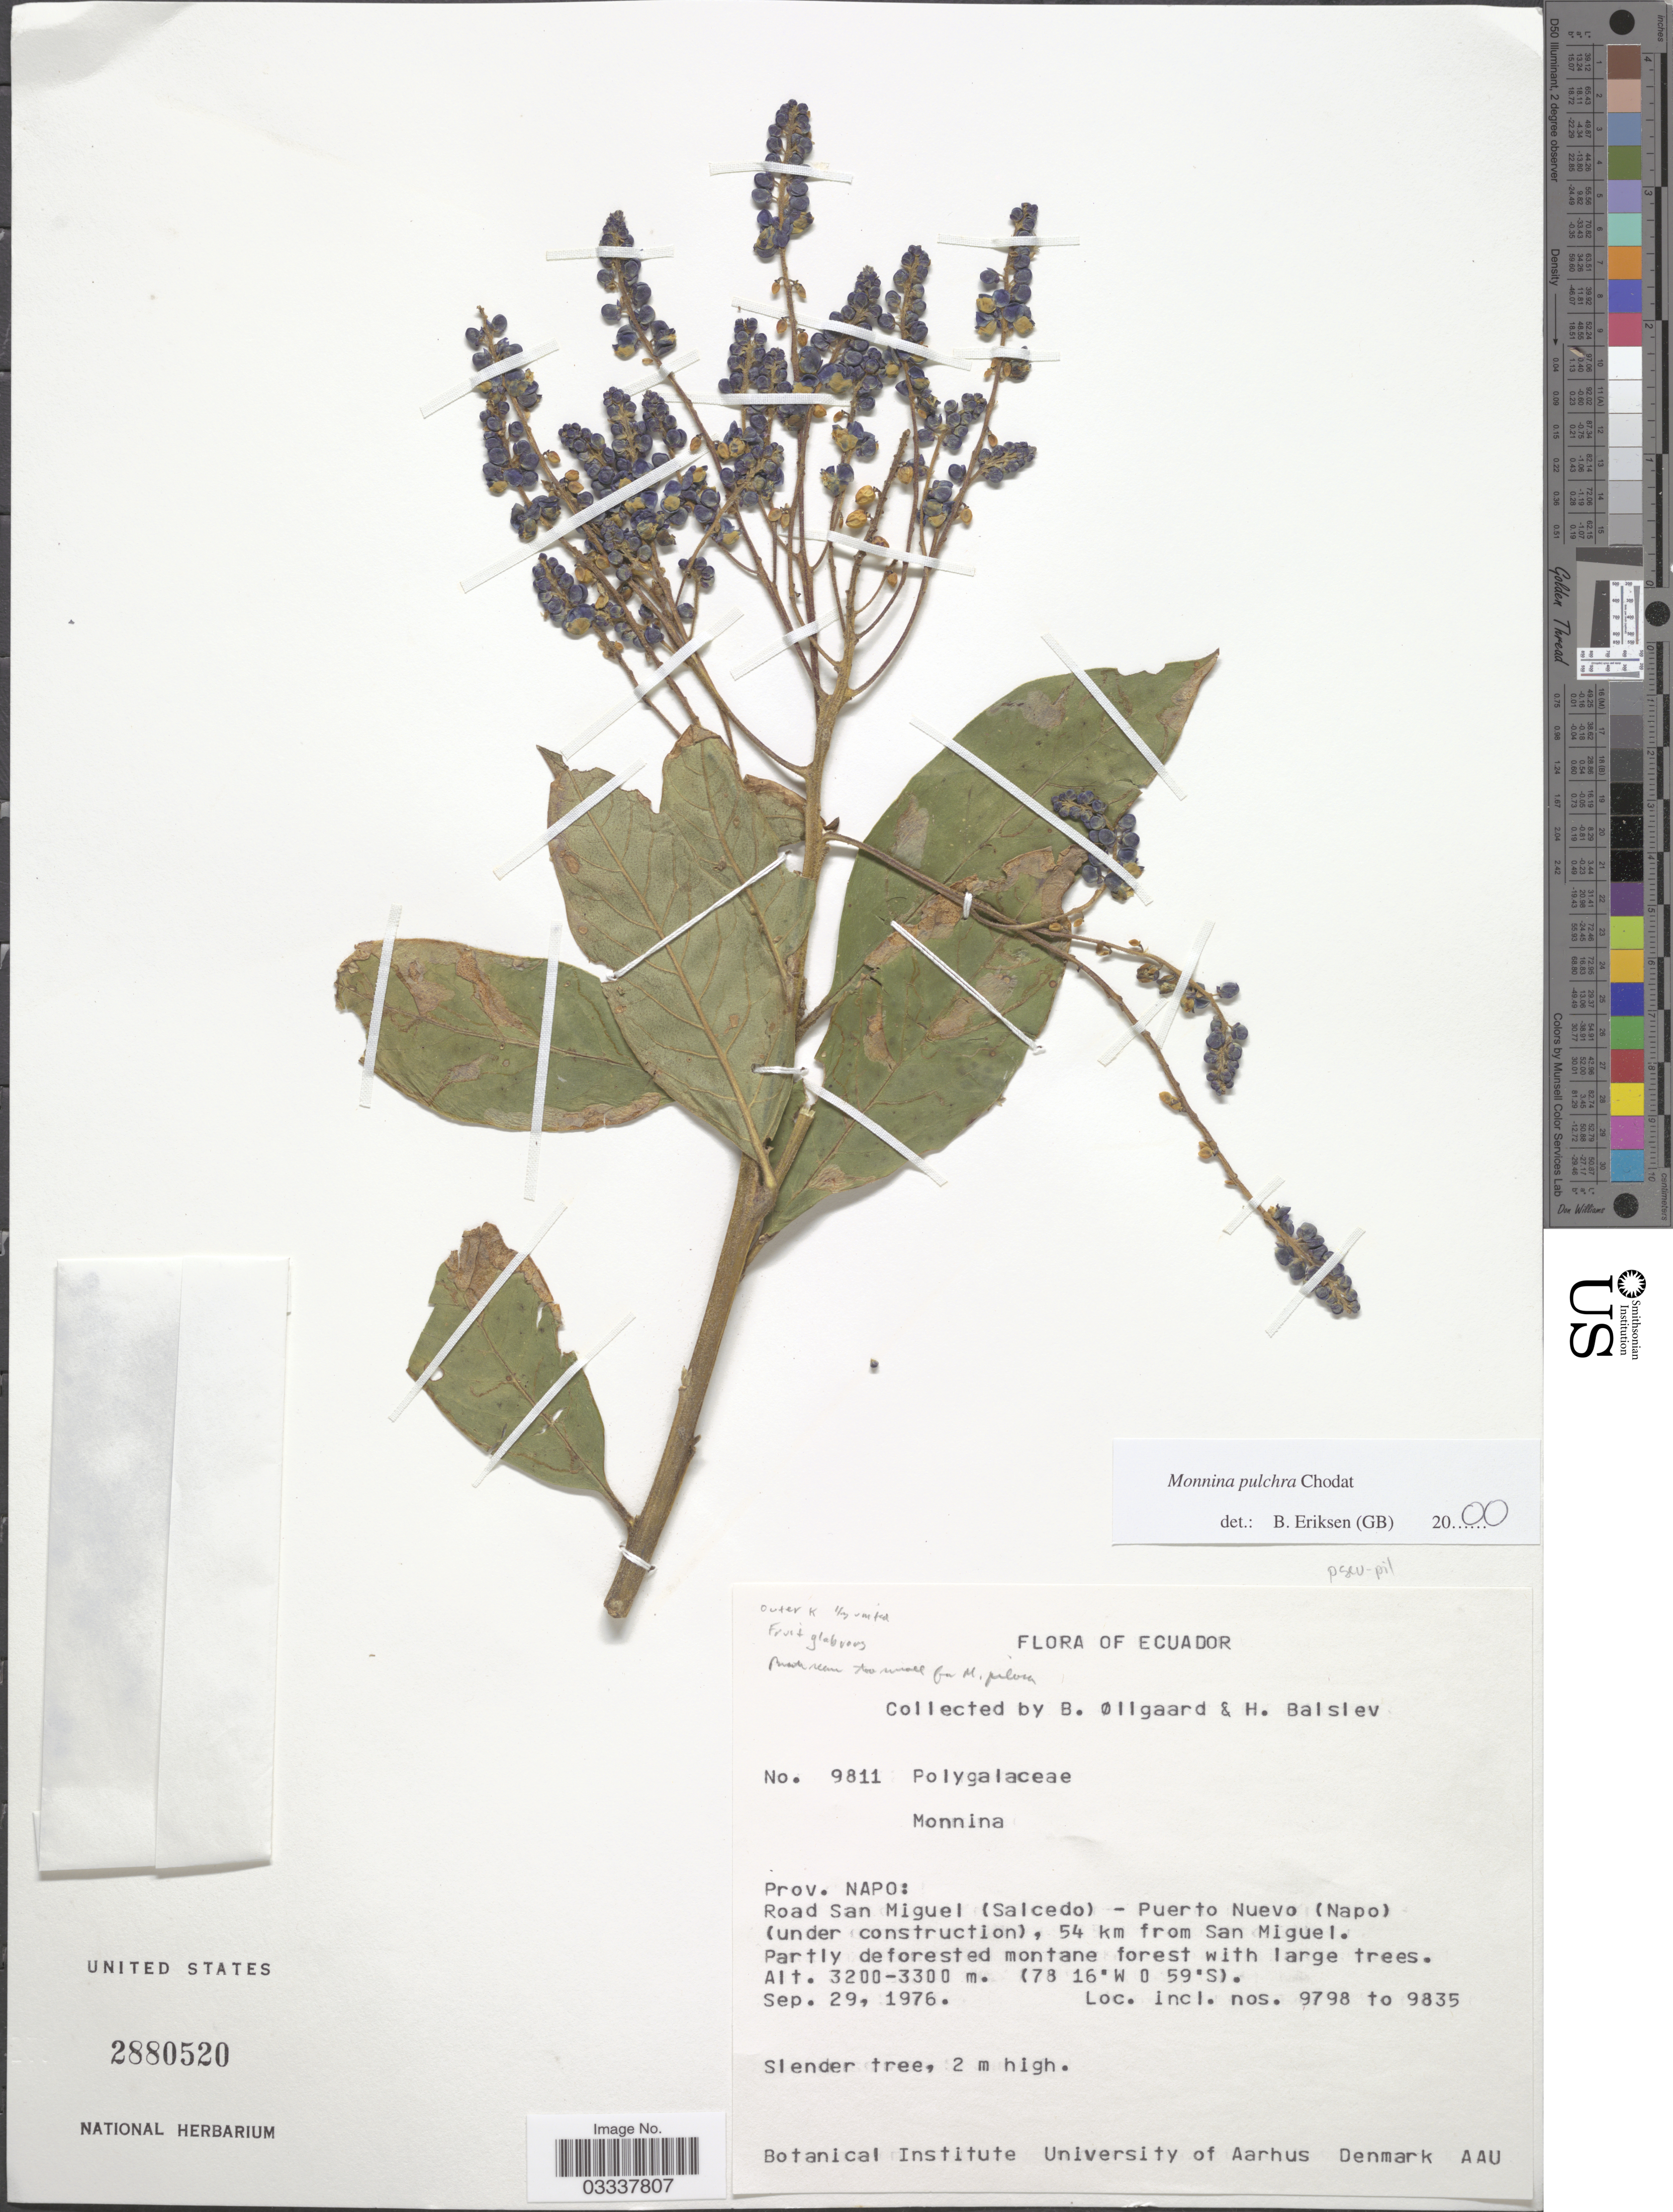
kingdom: Plantae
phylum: Tracheophyta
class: Magnoliopsida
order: Fabales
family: Polygalaceae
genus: Monnina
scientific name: Monnina pulchra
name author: Chodat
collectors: B. Øllgaard & H. Balslev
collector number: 9811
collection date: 1976-09-29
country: Ecuador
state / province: Napo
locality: Road San Miguel (Salcedo) - Puerto Nuevo (Napo) (under construction), 54 km from San Miguel.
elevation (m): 3200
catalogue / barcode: US 2880520